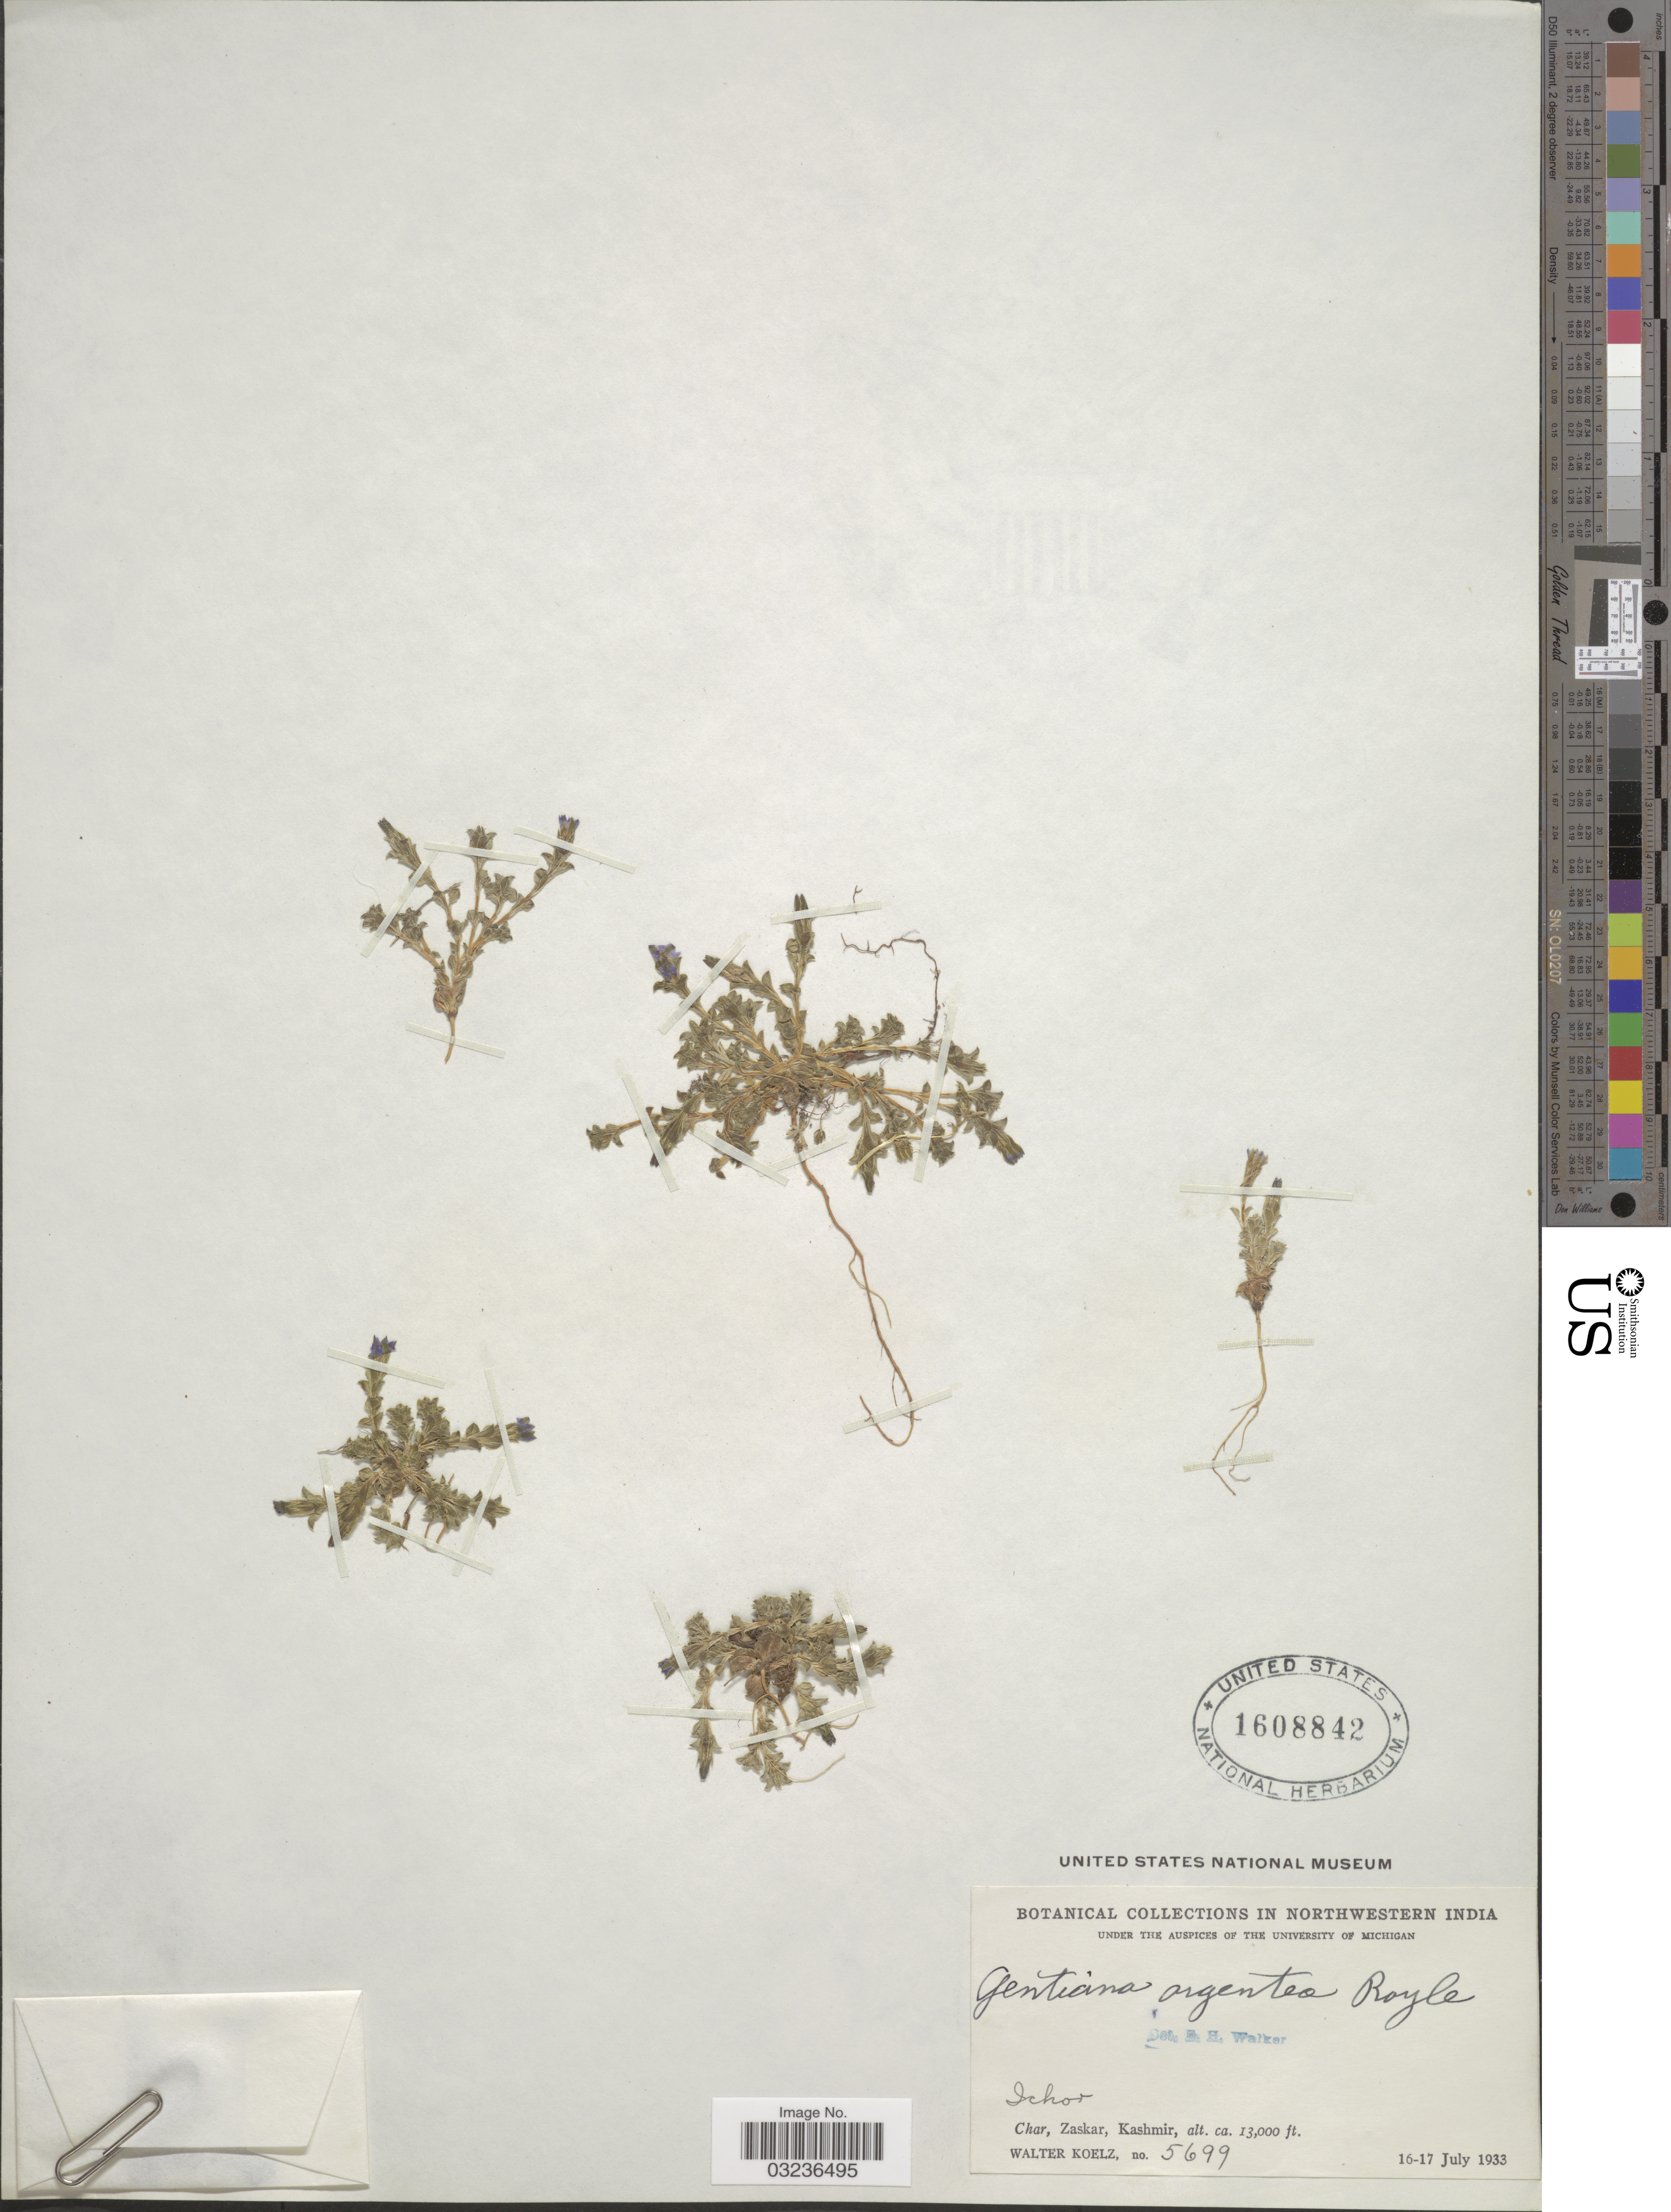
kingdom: Plantae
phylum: Tracheophyta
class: Magnoliopsida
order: Gentianales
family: Gentianaceae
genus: Gentiana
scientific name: Gentiana argentea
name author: (D. Don) Griseb.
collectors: W. N. Koelz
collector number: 5699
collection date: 1933-07-16/1933-07-17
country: India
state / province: Jammu and Kashmir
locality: Northwestern India. Ichor. Char, Zaskar, Kashmir.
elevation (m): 3962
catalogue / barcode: US 1608842